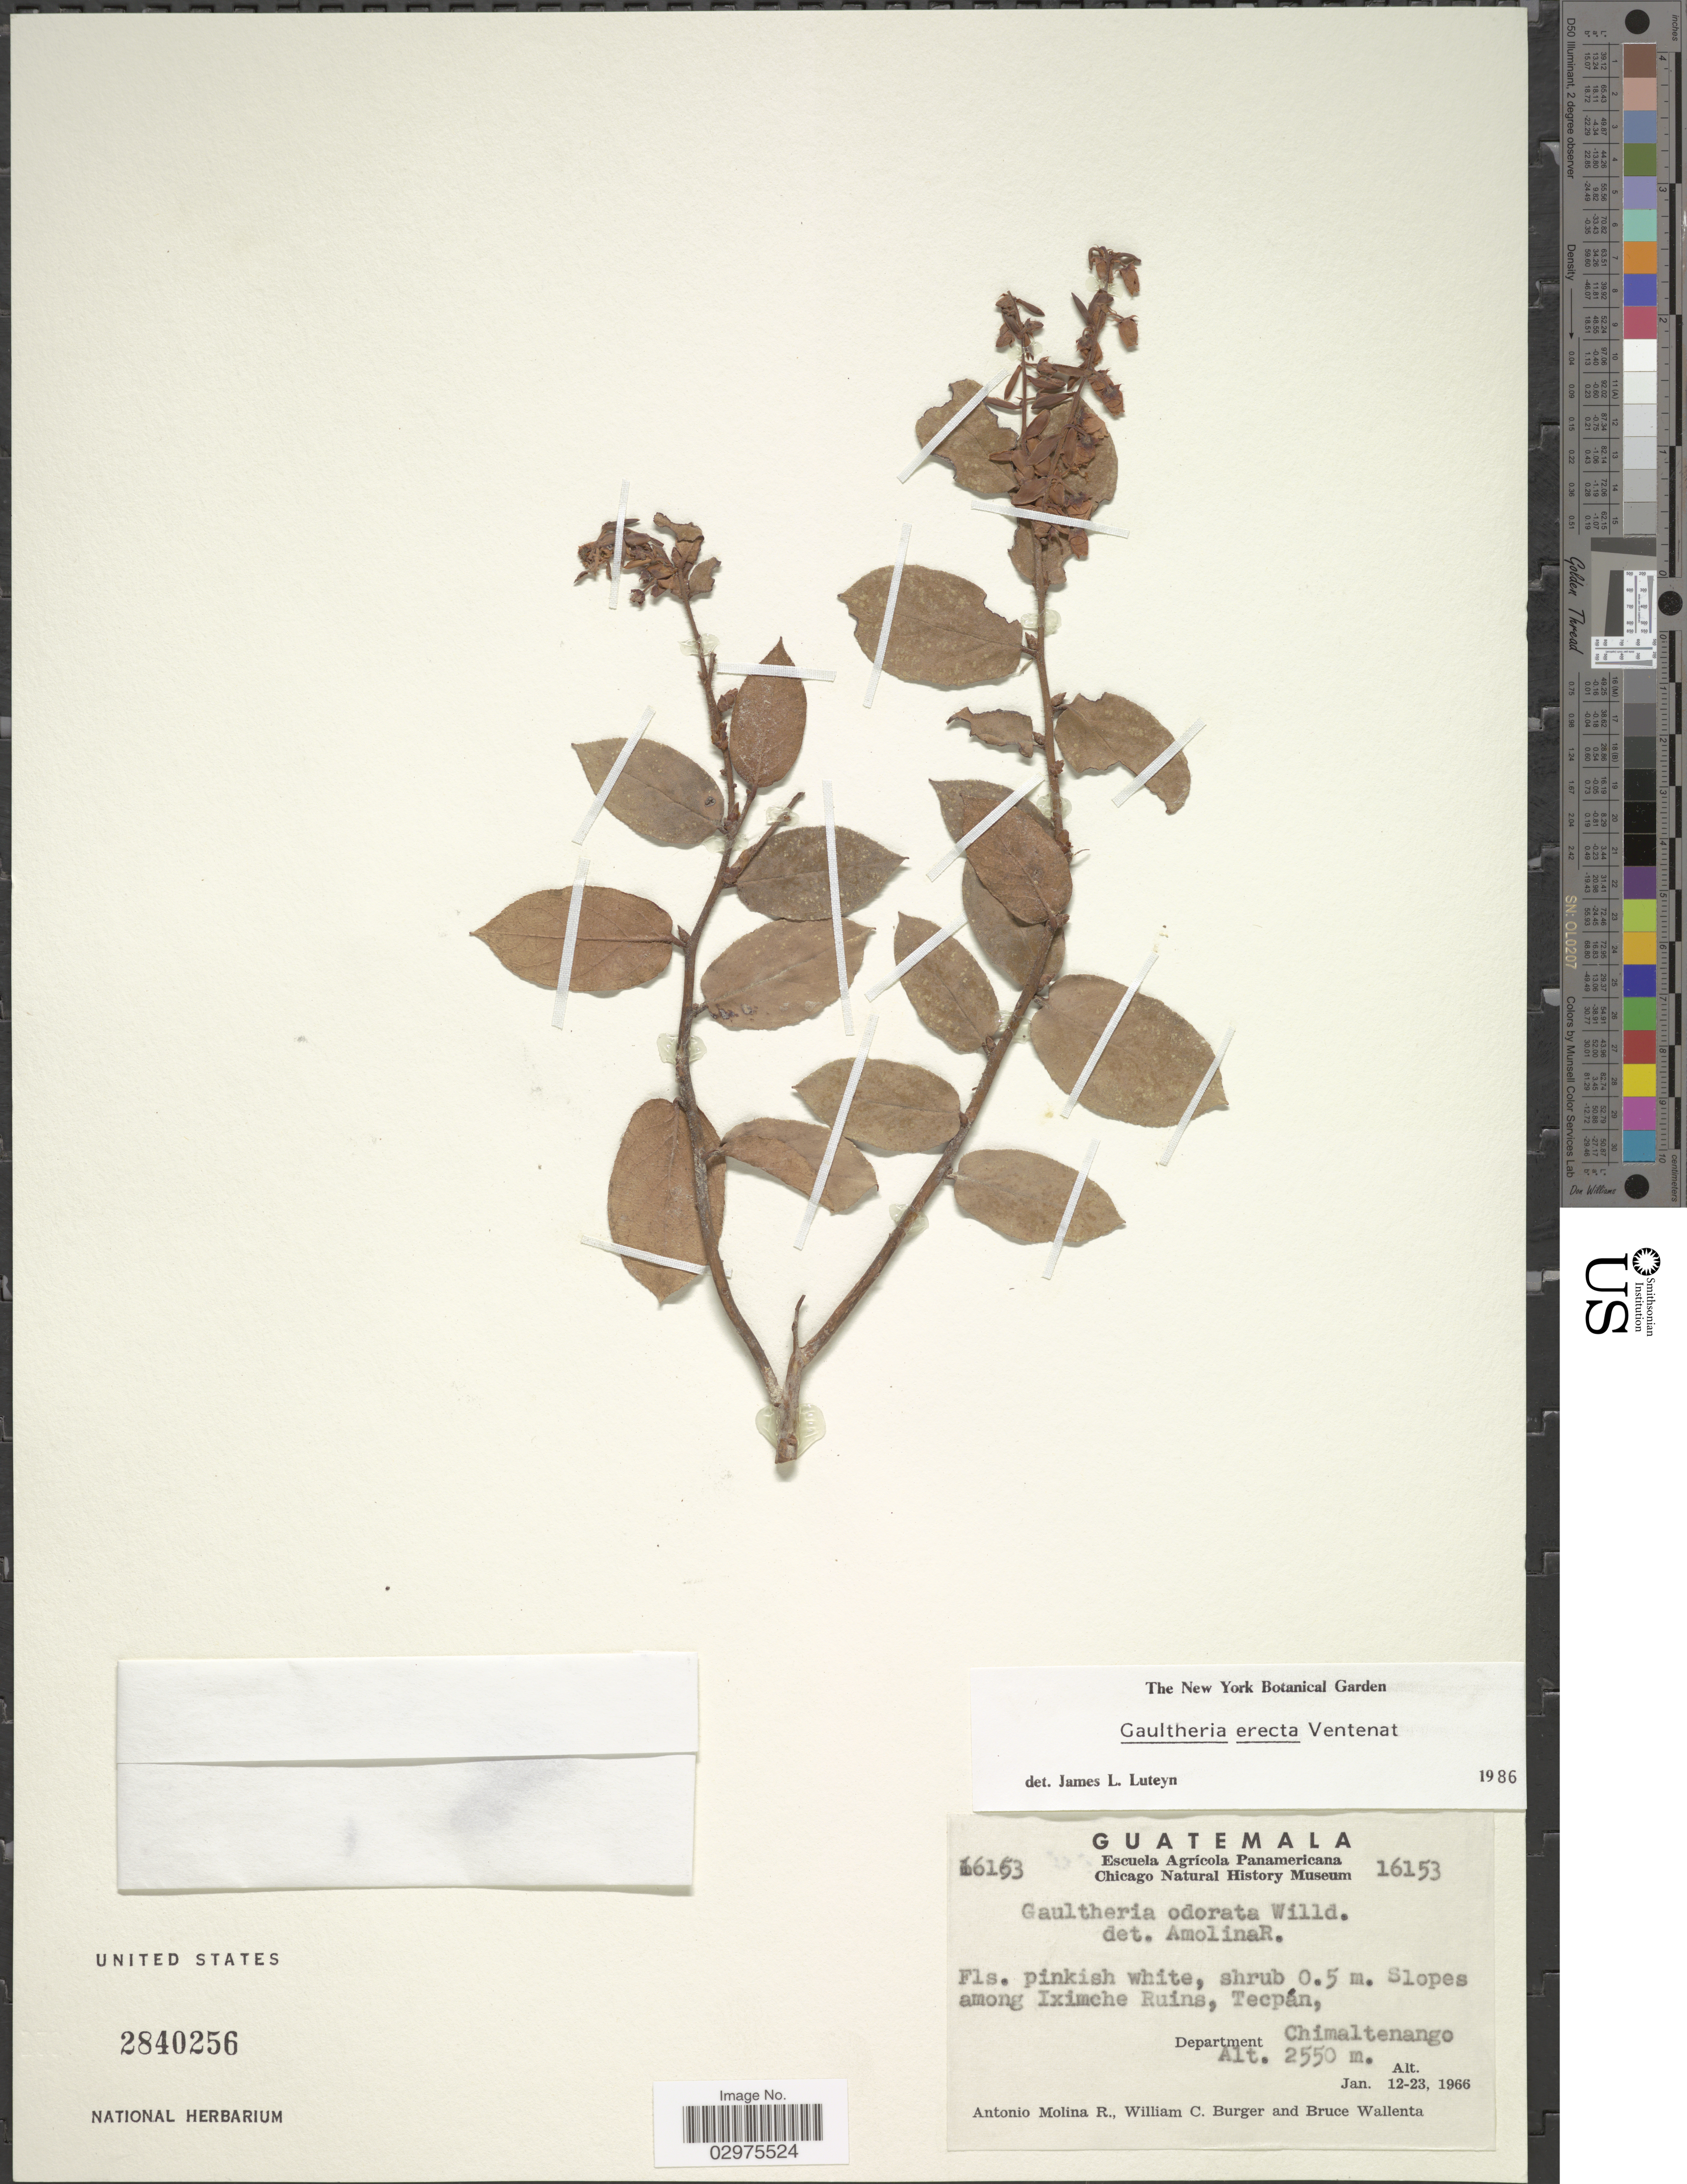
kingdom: Plantae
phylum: Tracheophyta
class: Magnoliopsida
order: Ericales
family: Ericaceae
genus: Gaultheria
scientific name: Gaultheria erecta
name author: Vent.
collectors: A. Molina R., W. Burger & B. Wallenta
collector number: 16153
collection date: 1966-01-12/1966-01-23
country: Guatemala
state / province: Chimaltenango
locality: Among Iximche Ruins, Tecpán, Department Chimaltenango.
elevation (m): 2550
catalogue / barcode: US 2840256